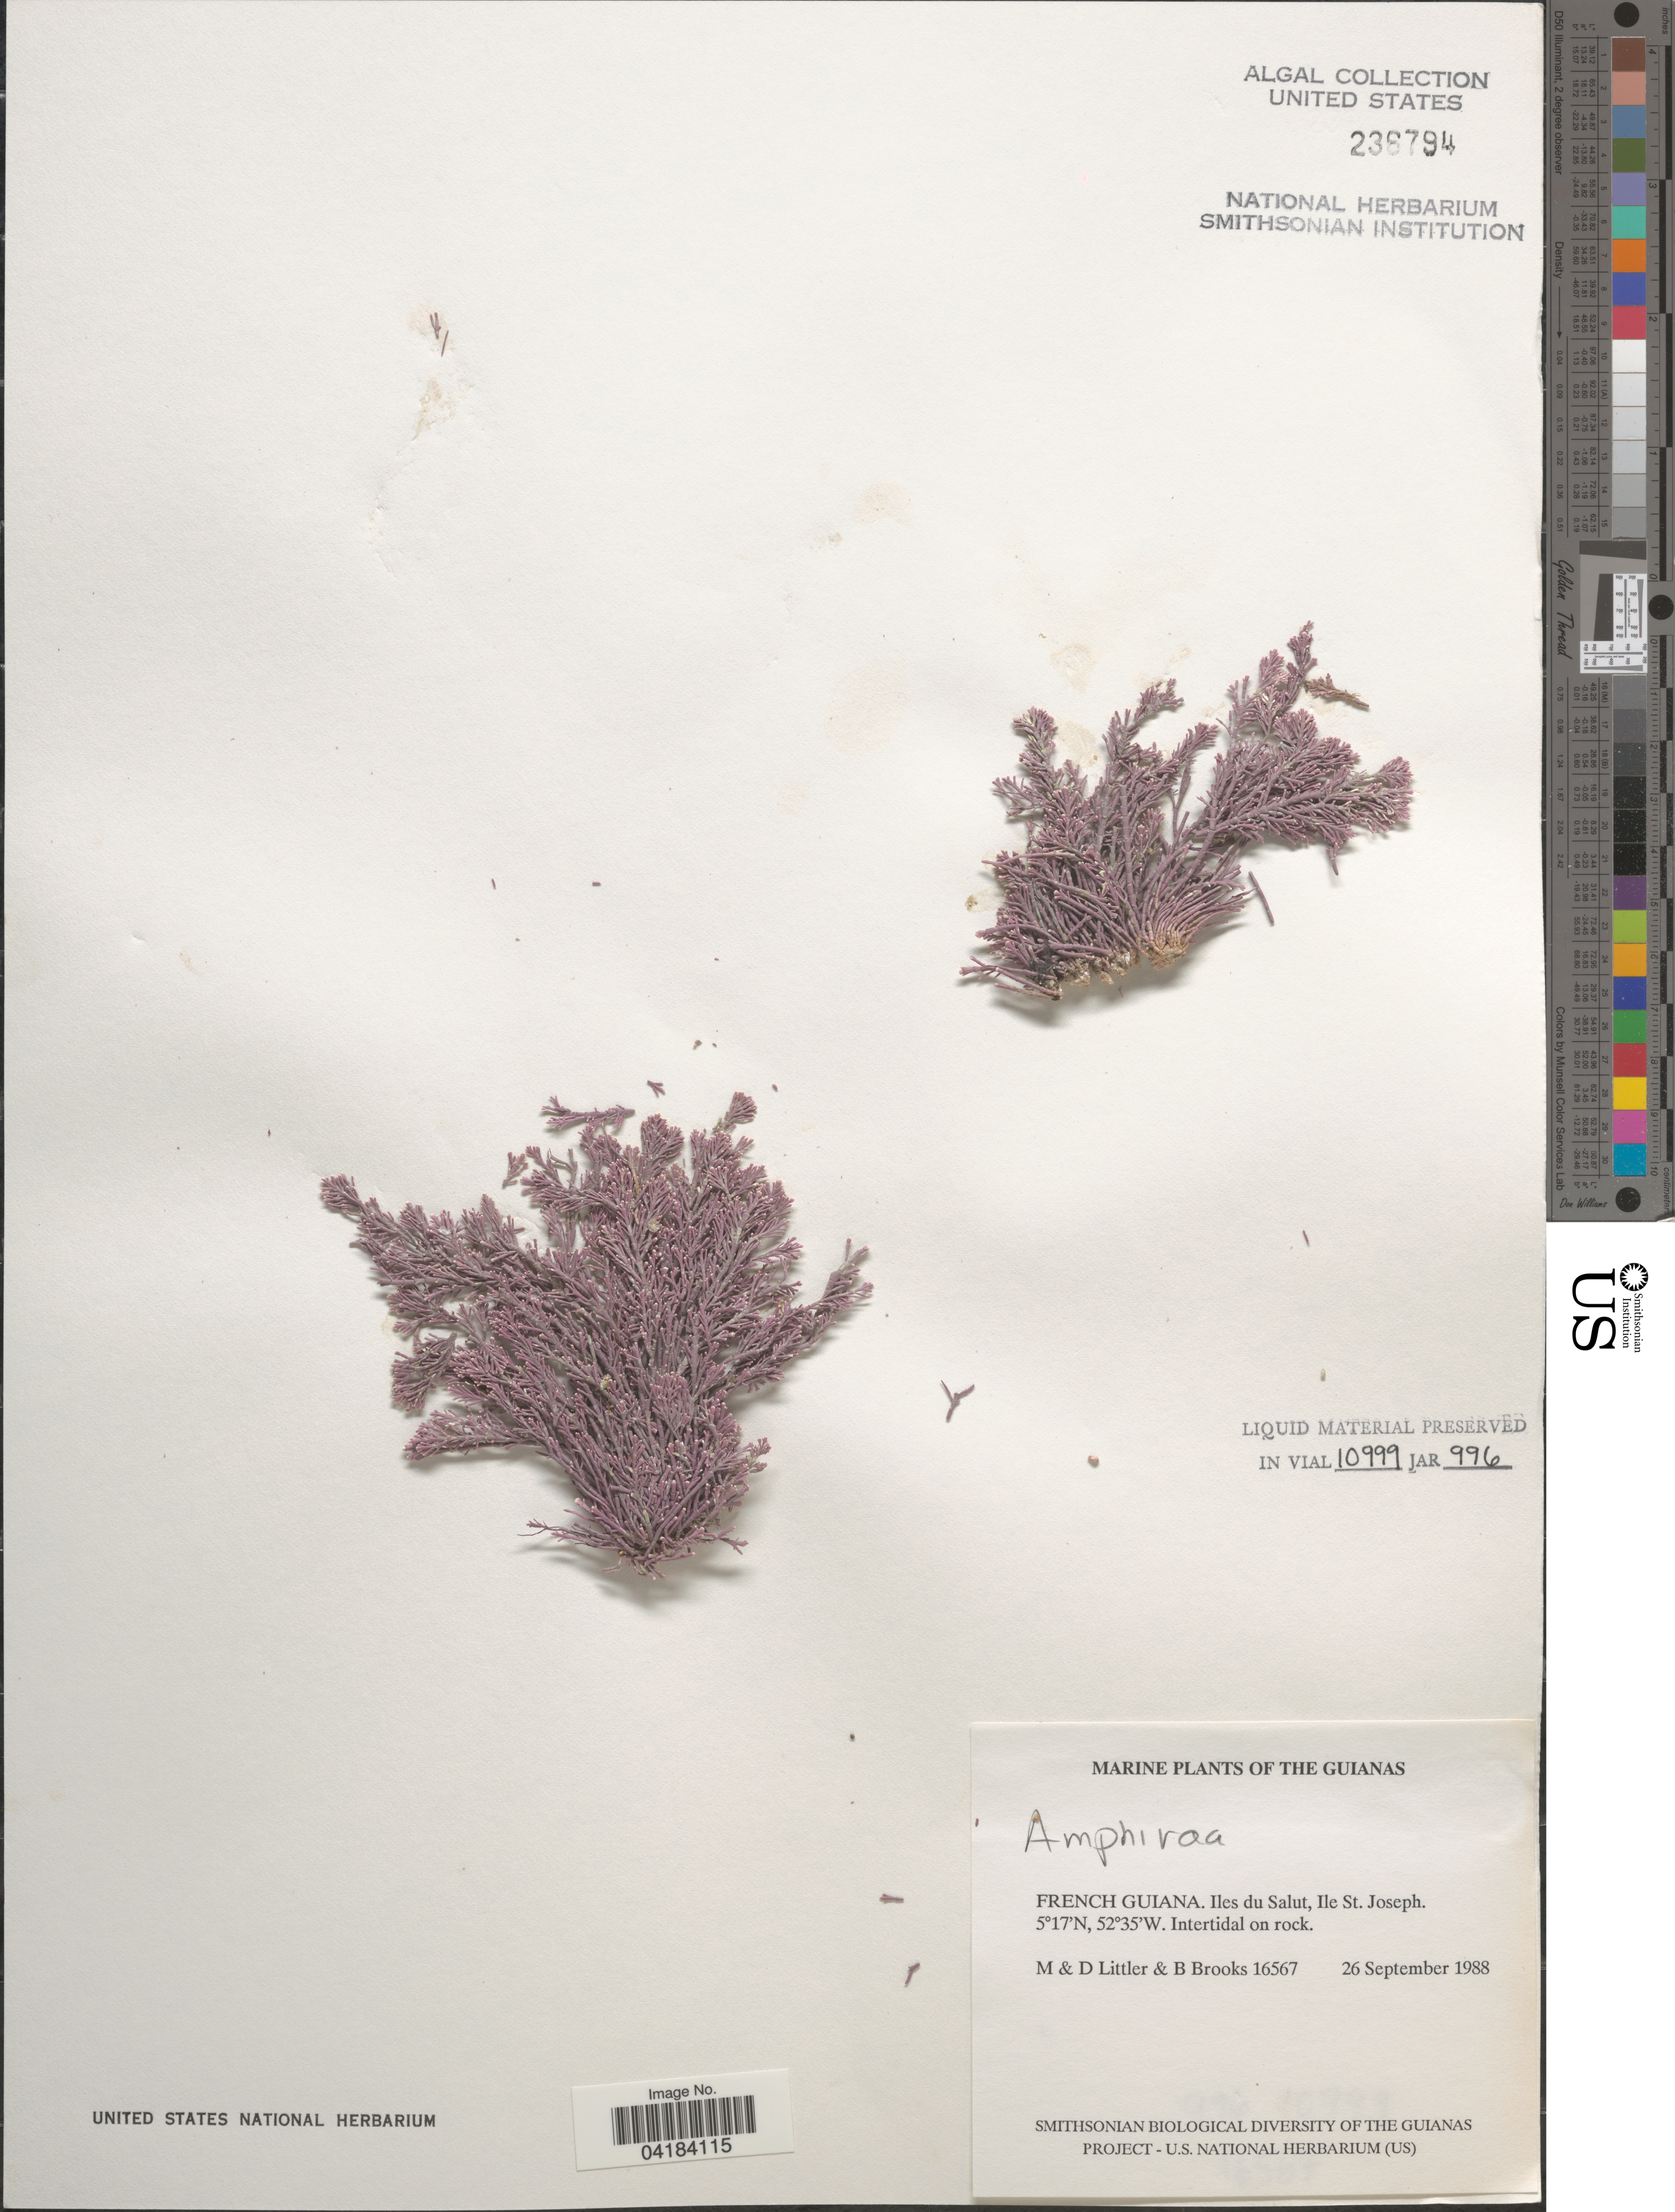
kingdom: Plantae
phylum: Rhodophyta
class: Florideophyceae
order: Corallinales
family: Lithophyllaceae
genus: Amphiroa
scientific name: Amphiroa sp.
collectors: M. Littler, D. S. Littler & B. Brooks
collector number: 16567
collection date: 1988-09-26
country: French Guiana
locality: The Guianas. Iles du Salut, Ile St. Joseph.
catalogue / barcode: US 236794